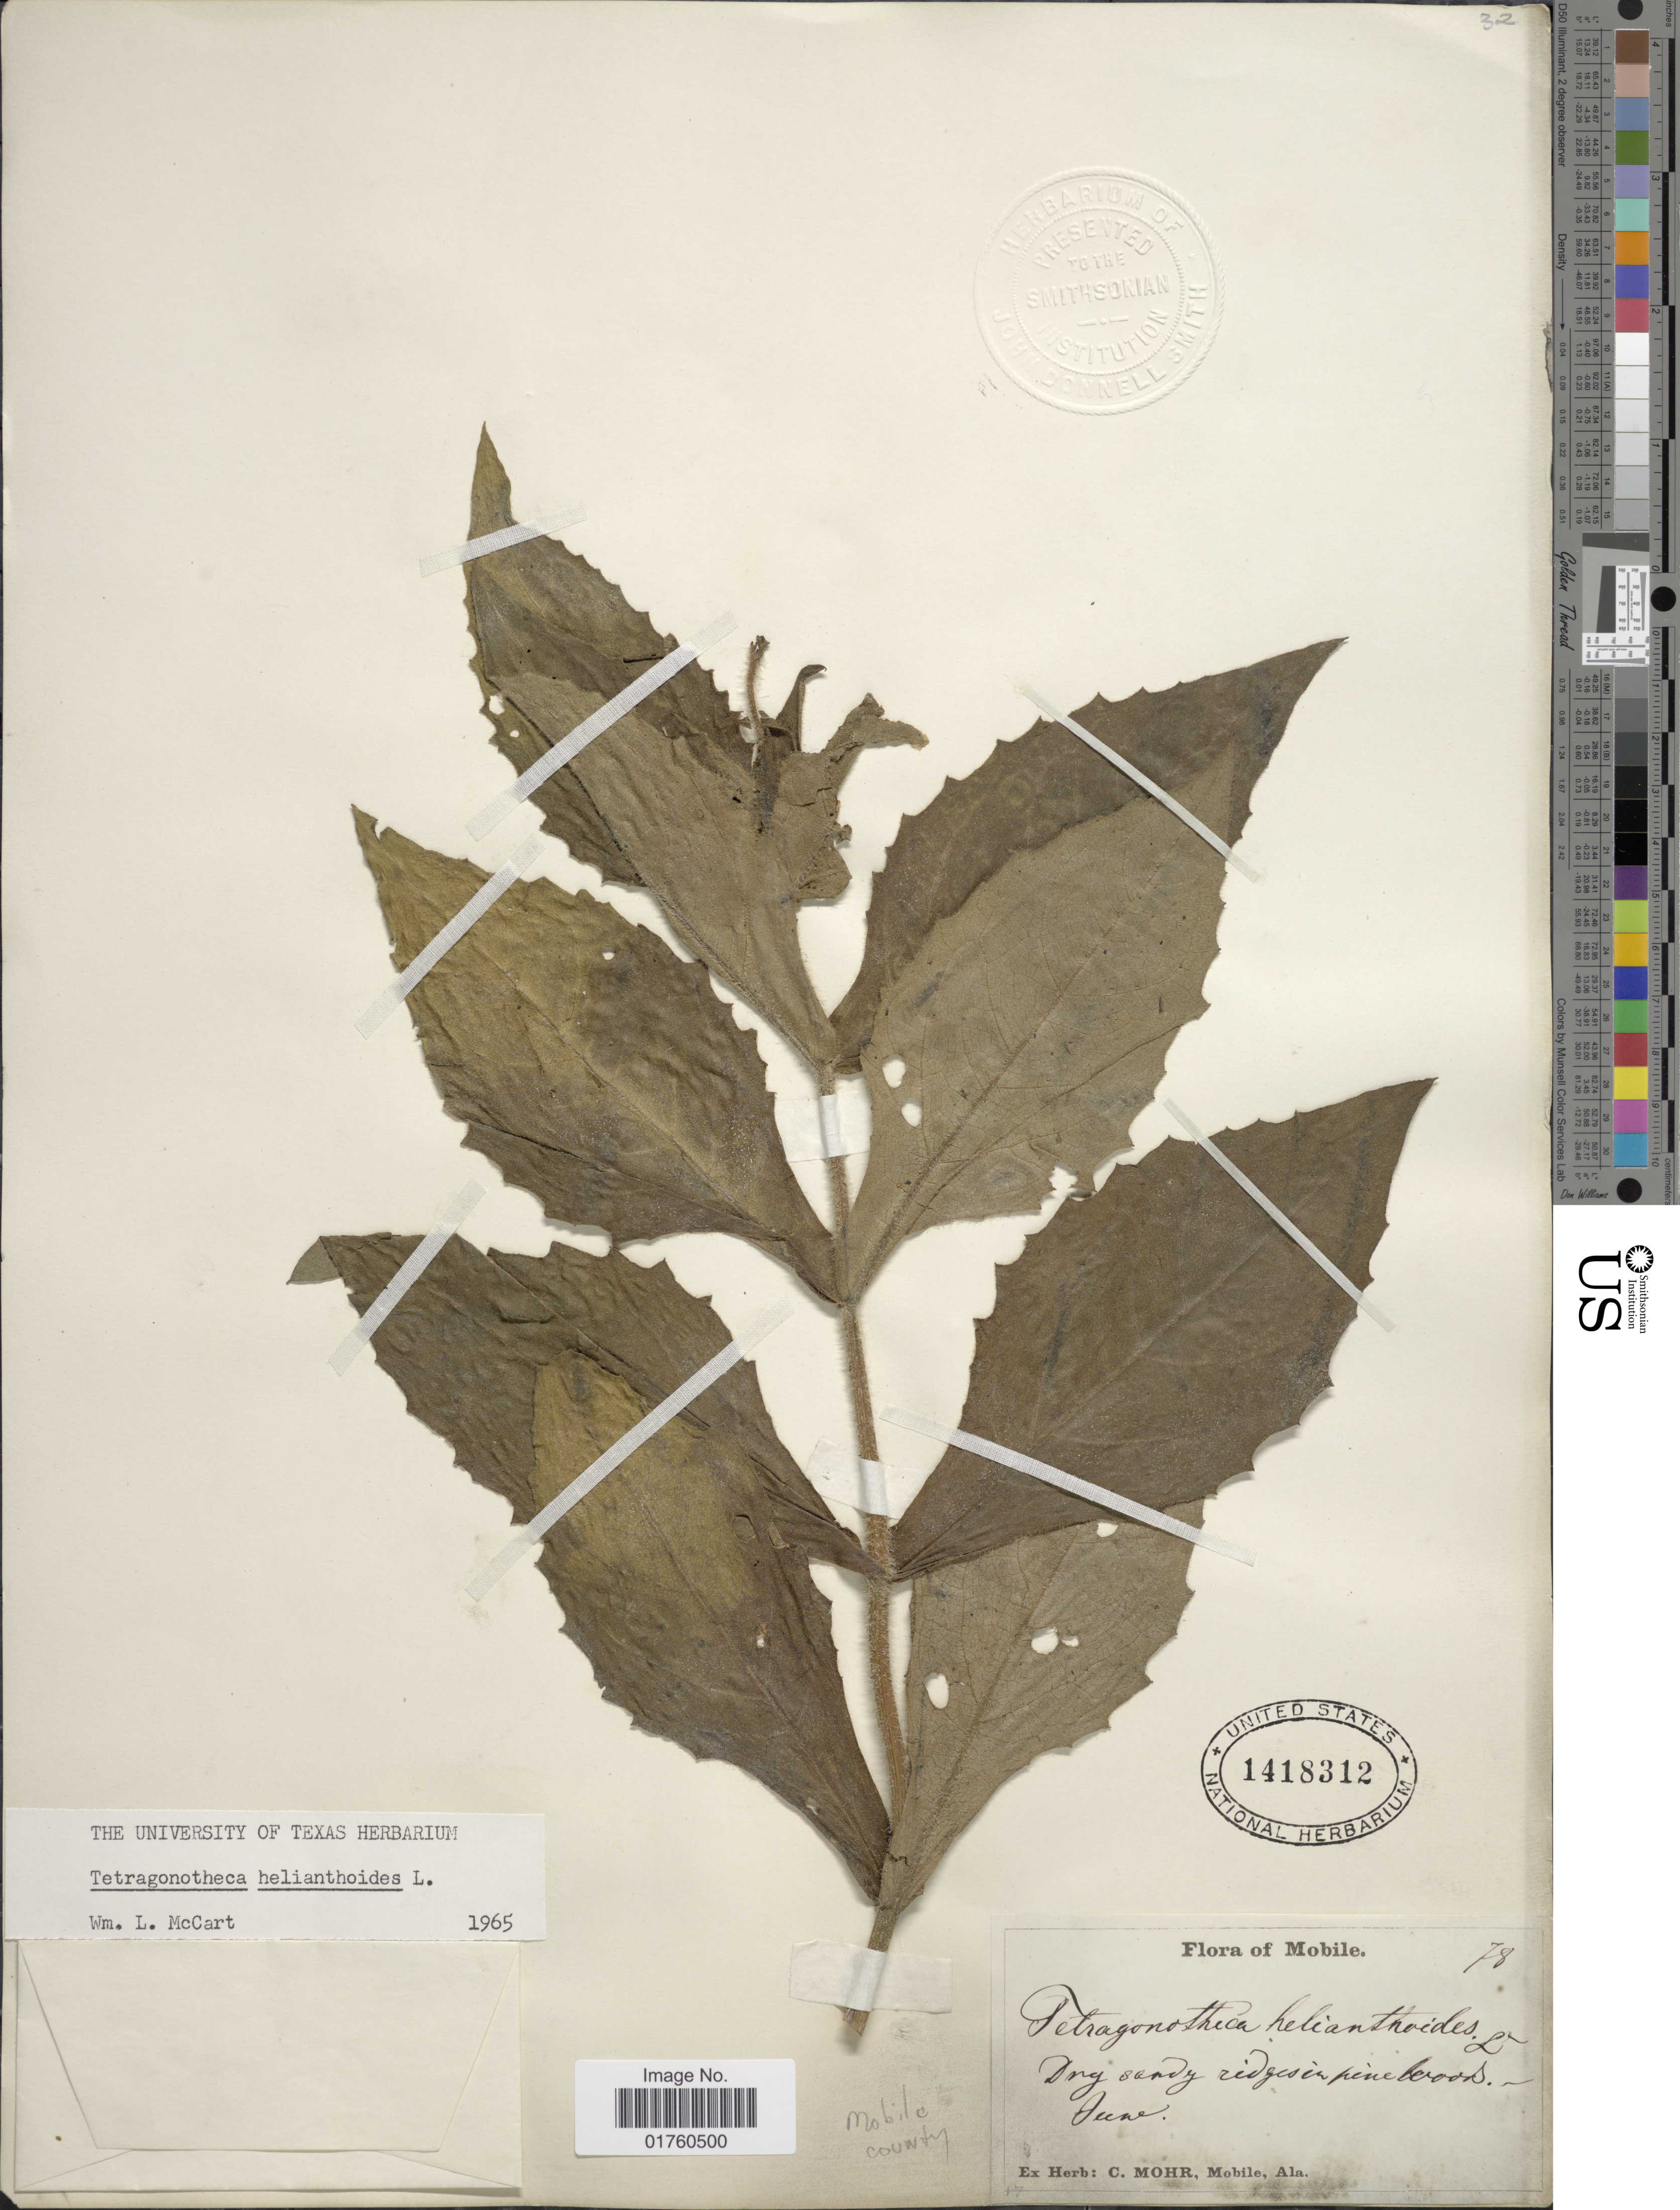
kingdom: Plantae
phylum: Tracheophyta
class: Magnoliopsida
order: Asterales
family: Asteraceae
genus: Tetragonotheca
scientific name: Tetragonotheca helianthoides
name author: L.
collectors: ex herb. C. Mohr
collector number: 78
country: United States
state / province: Alabama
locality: Mobile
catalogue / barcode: US 1418312